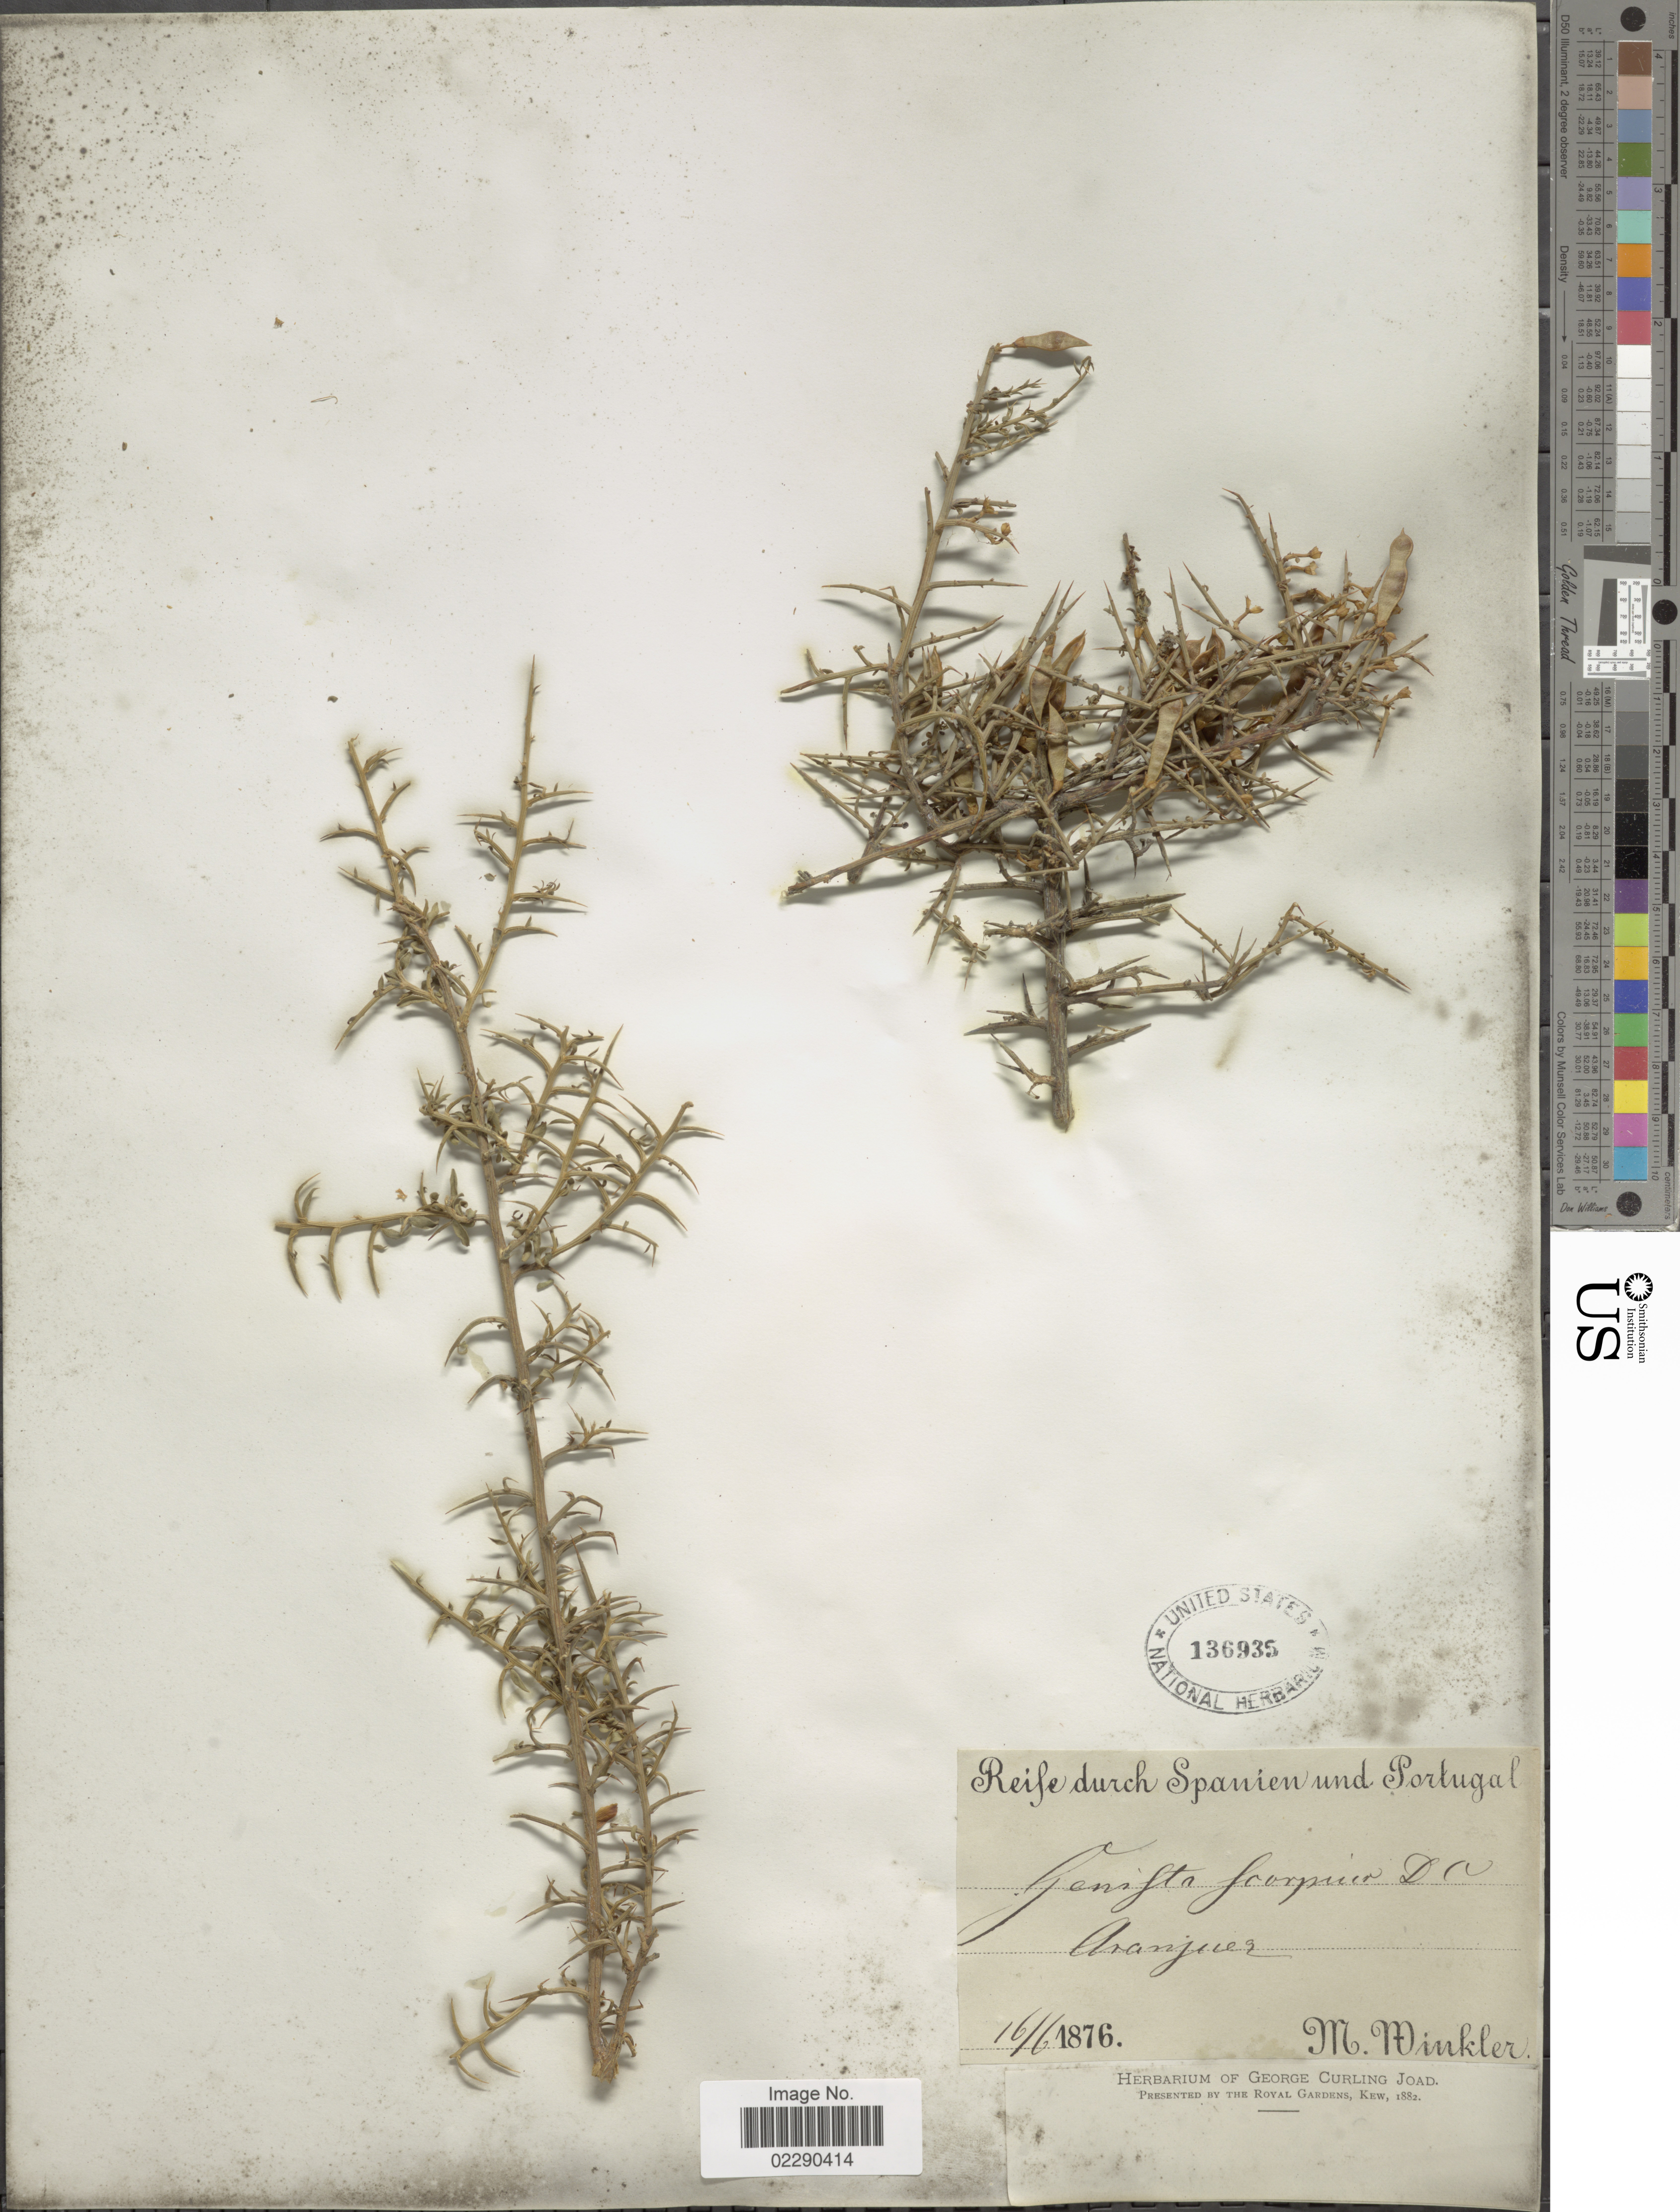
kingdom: Plantae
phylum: Tracheophyta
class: Magnoliopsida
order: Fabales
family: Fabaceae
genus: Genista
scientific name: Genista scorpius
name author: (L.) DC.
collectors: M. Winkler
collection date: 1876-06-16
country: Spain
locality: Spanien und Portugal, Aranjuez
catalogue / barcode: US 136935